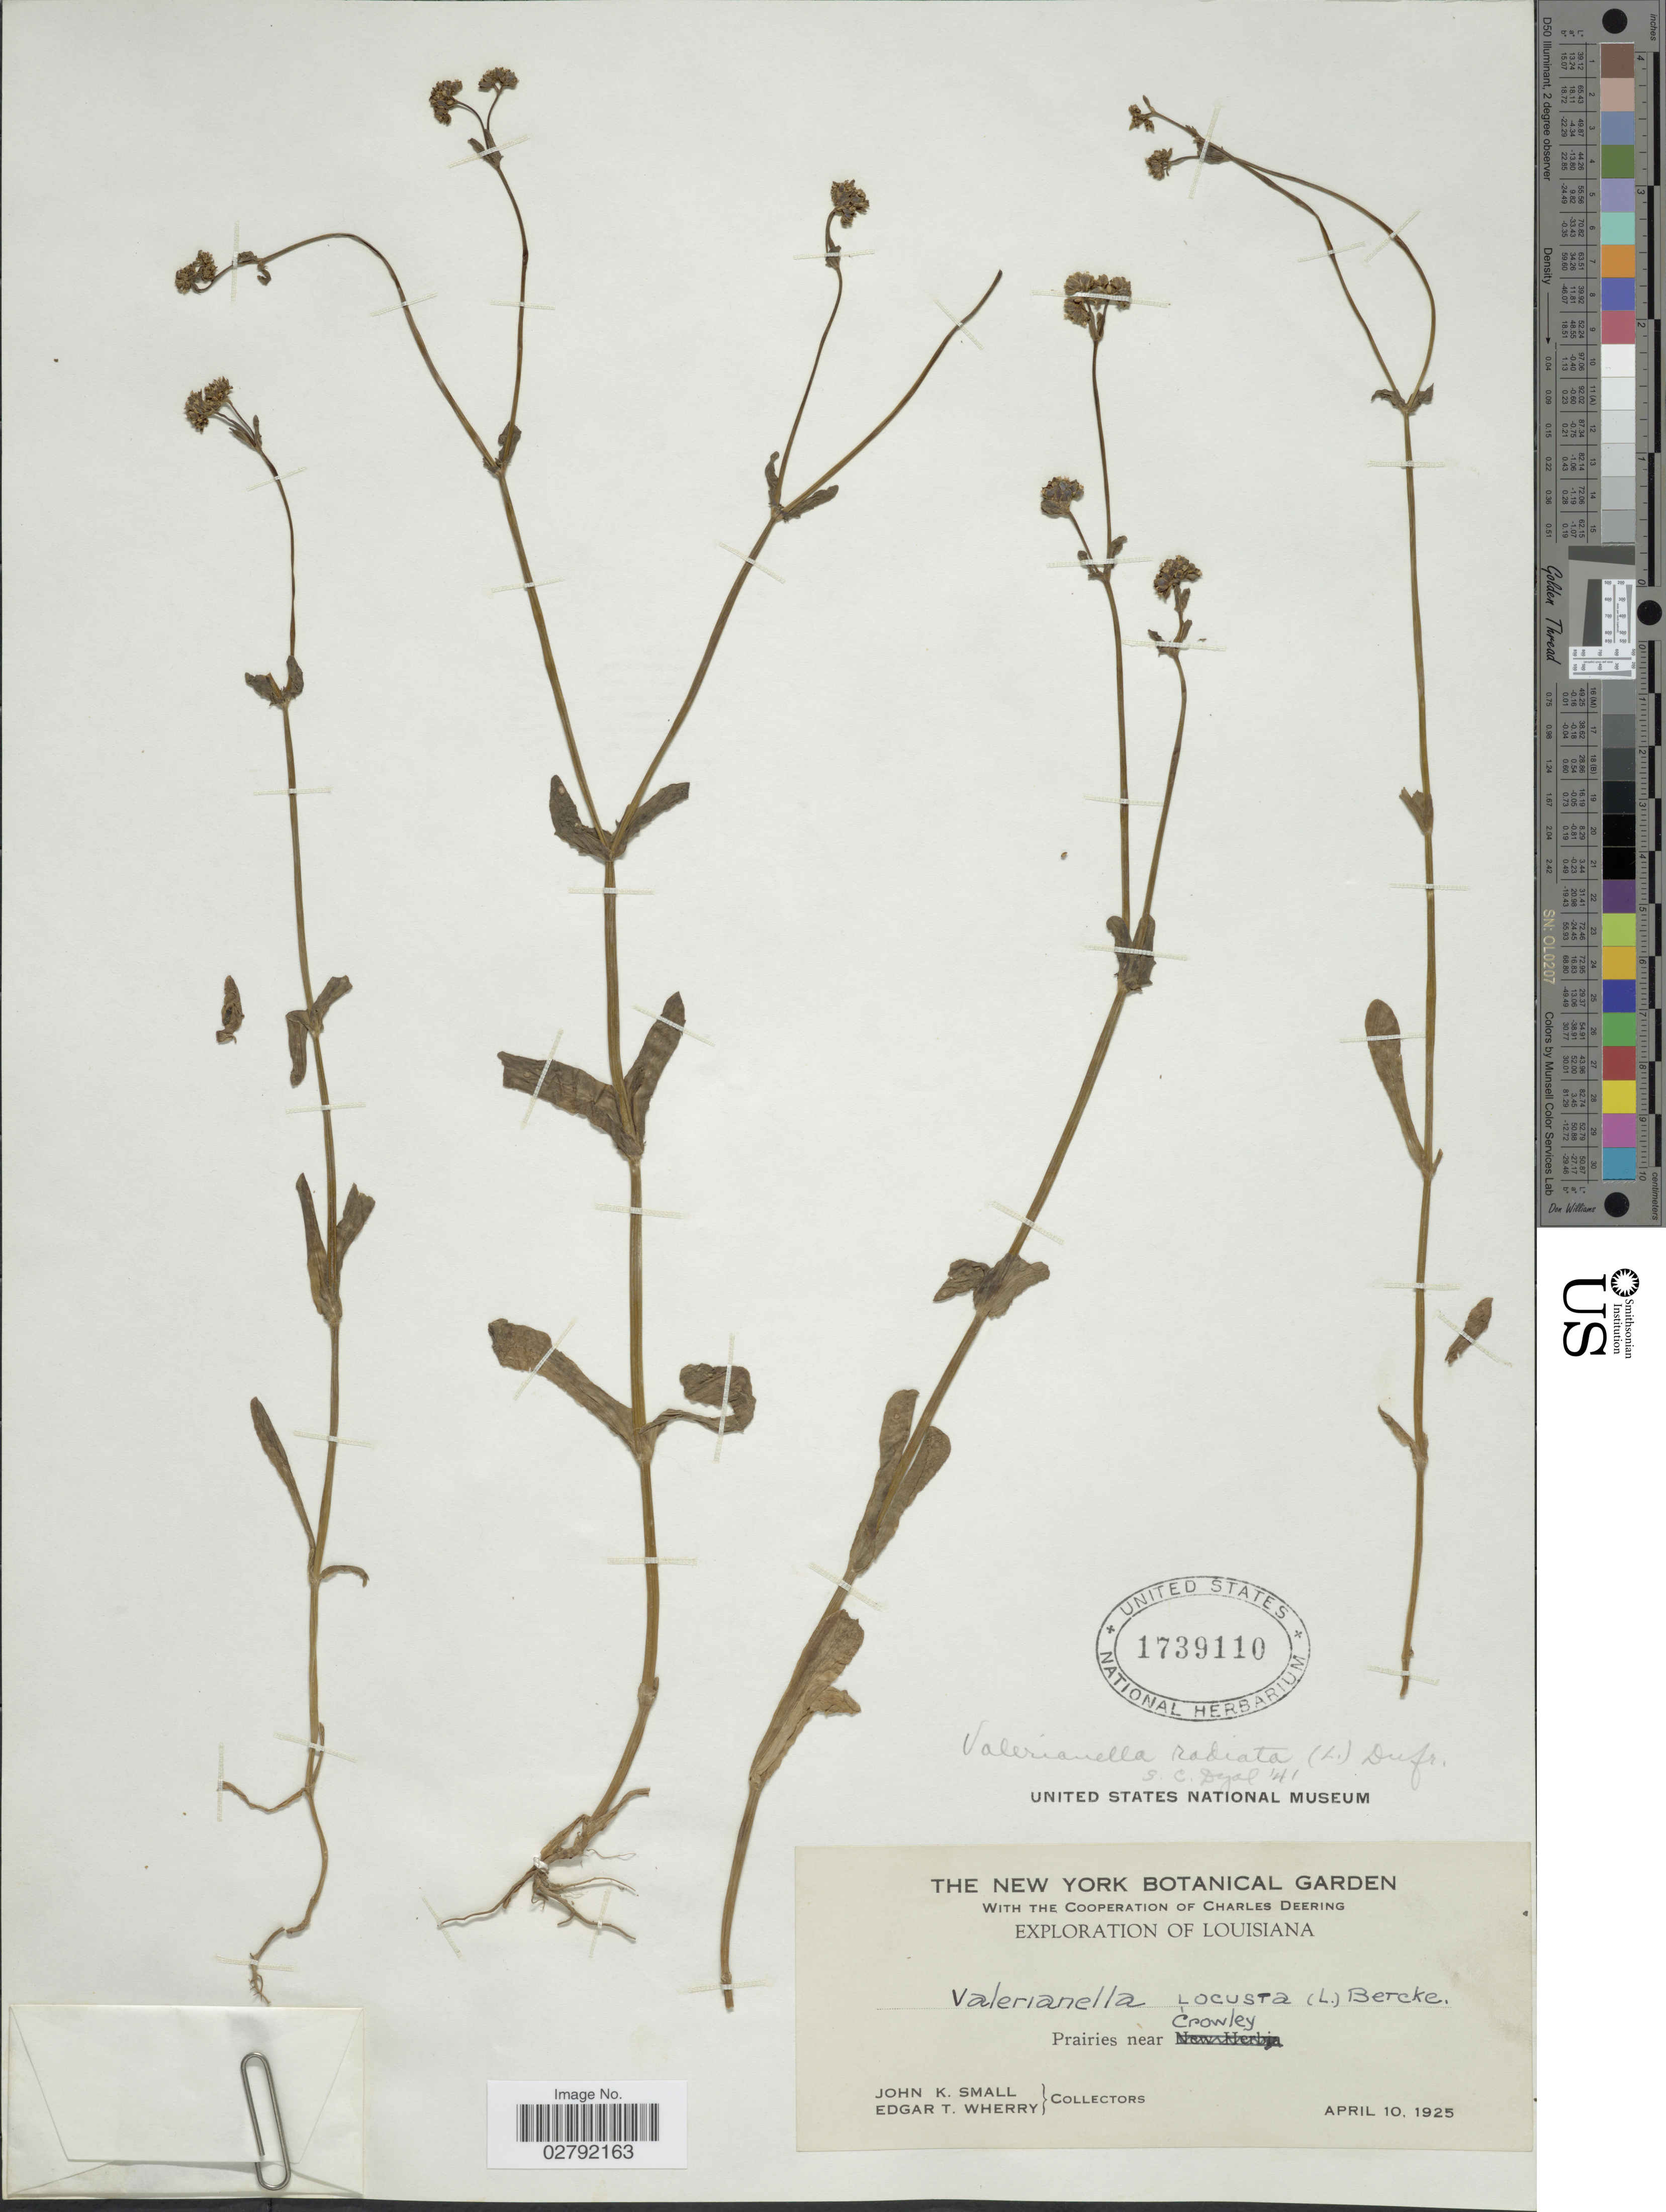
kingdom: Plantae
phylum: Tracheophyta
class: Magnoliopsida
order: Dipsacales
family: Caprifoliaceae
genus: Valerianella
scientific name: Valerianella radiata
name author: (L.) Dufr.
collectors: J. K. Small & E. T. Wherry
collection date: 1925-04-10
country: United States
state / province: Louisiana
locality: Prairies near Crowley.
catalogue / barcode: US 1739110